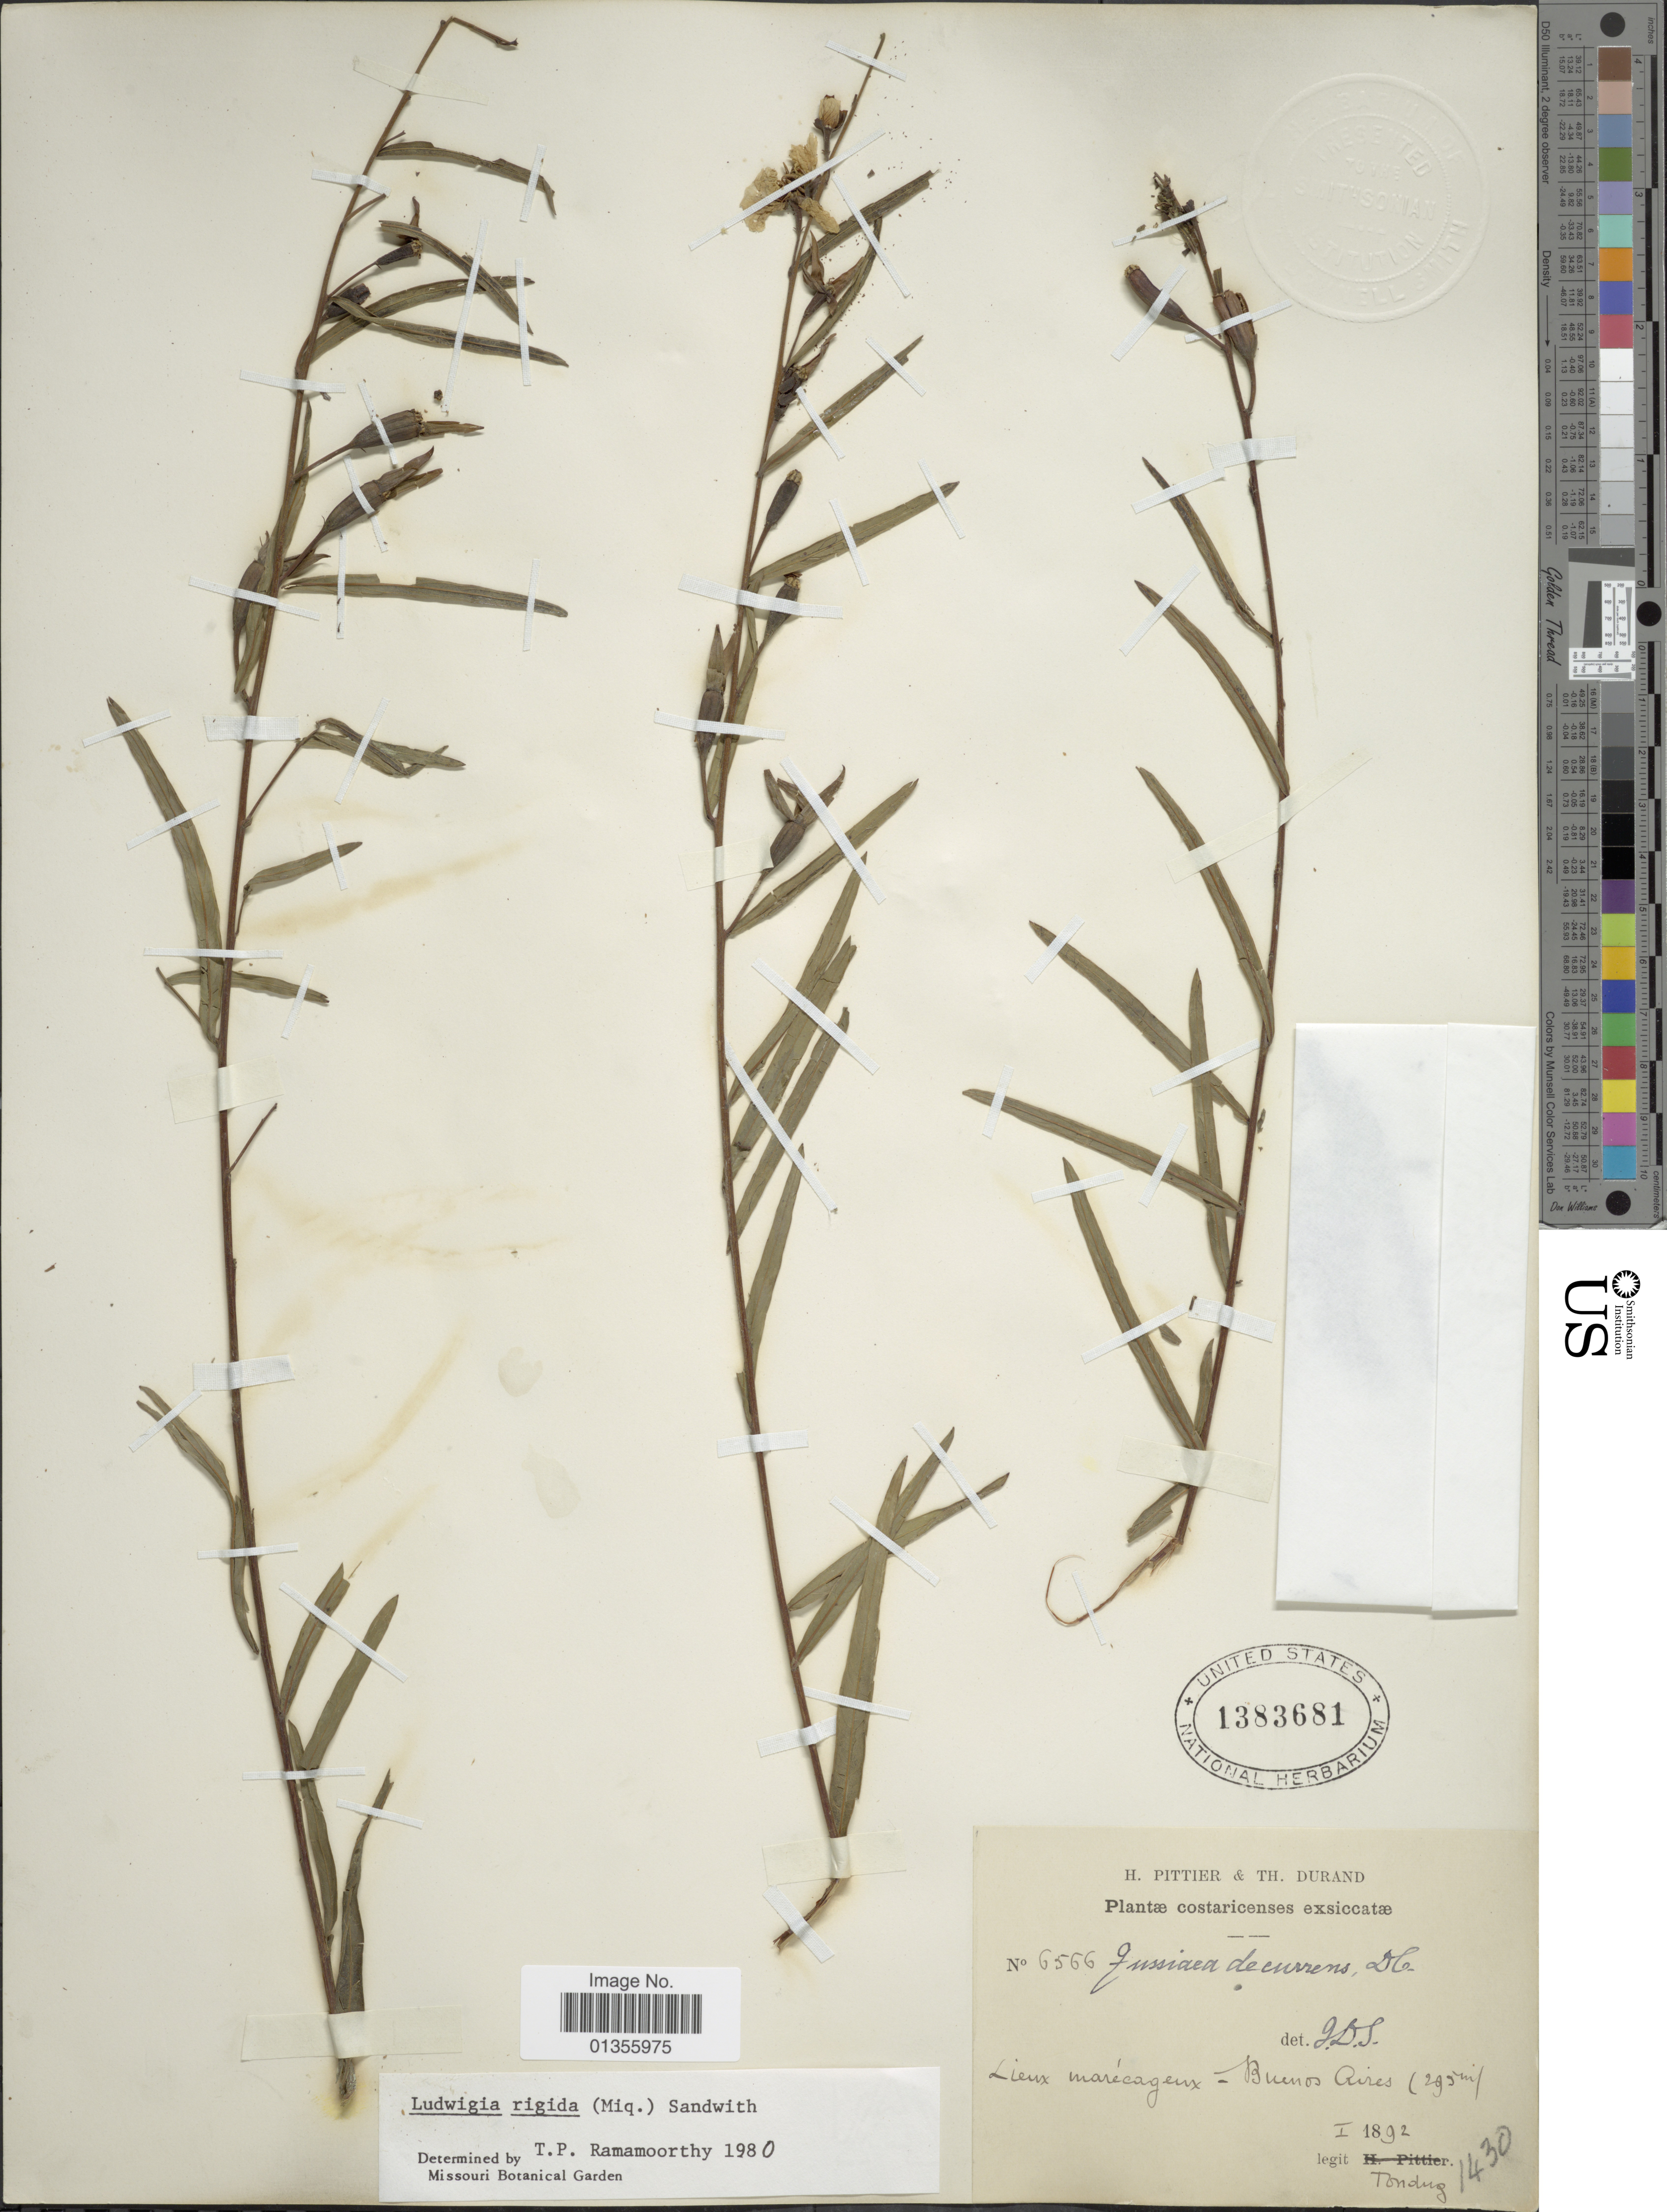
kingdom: Plantae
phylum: Tracheophyta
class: Magnoliopsida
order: Myrtales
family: Onagraceae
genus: Ludwigia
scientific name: Ludwigia rigida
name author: (Miq.) Sandwith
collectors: A. Tonduz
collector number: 1430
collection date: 1892-01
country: Costa Rica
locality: Lieux marécageux, Buenos Aires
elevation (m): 295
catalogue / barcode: US 1383681